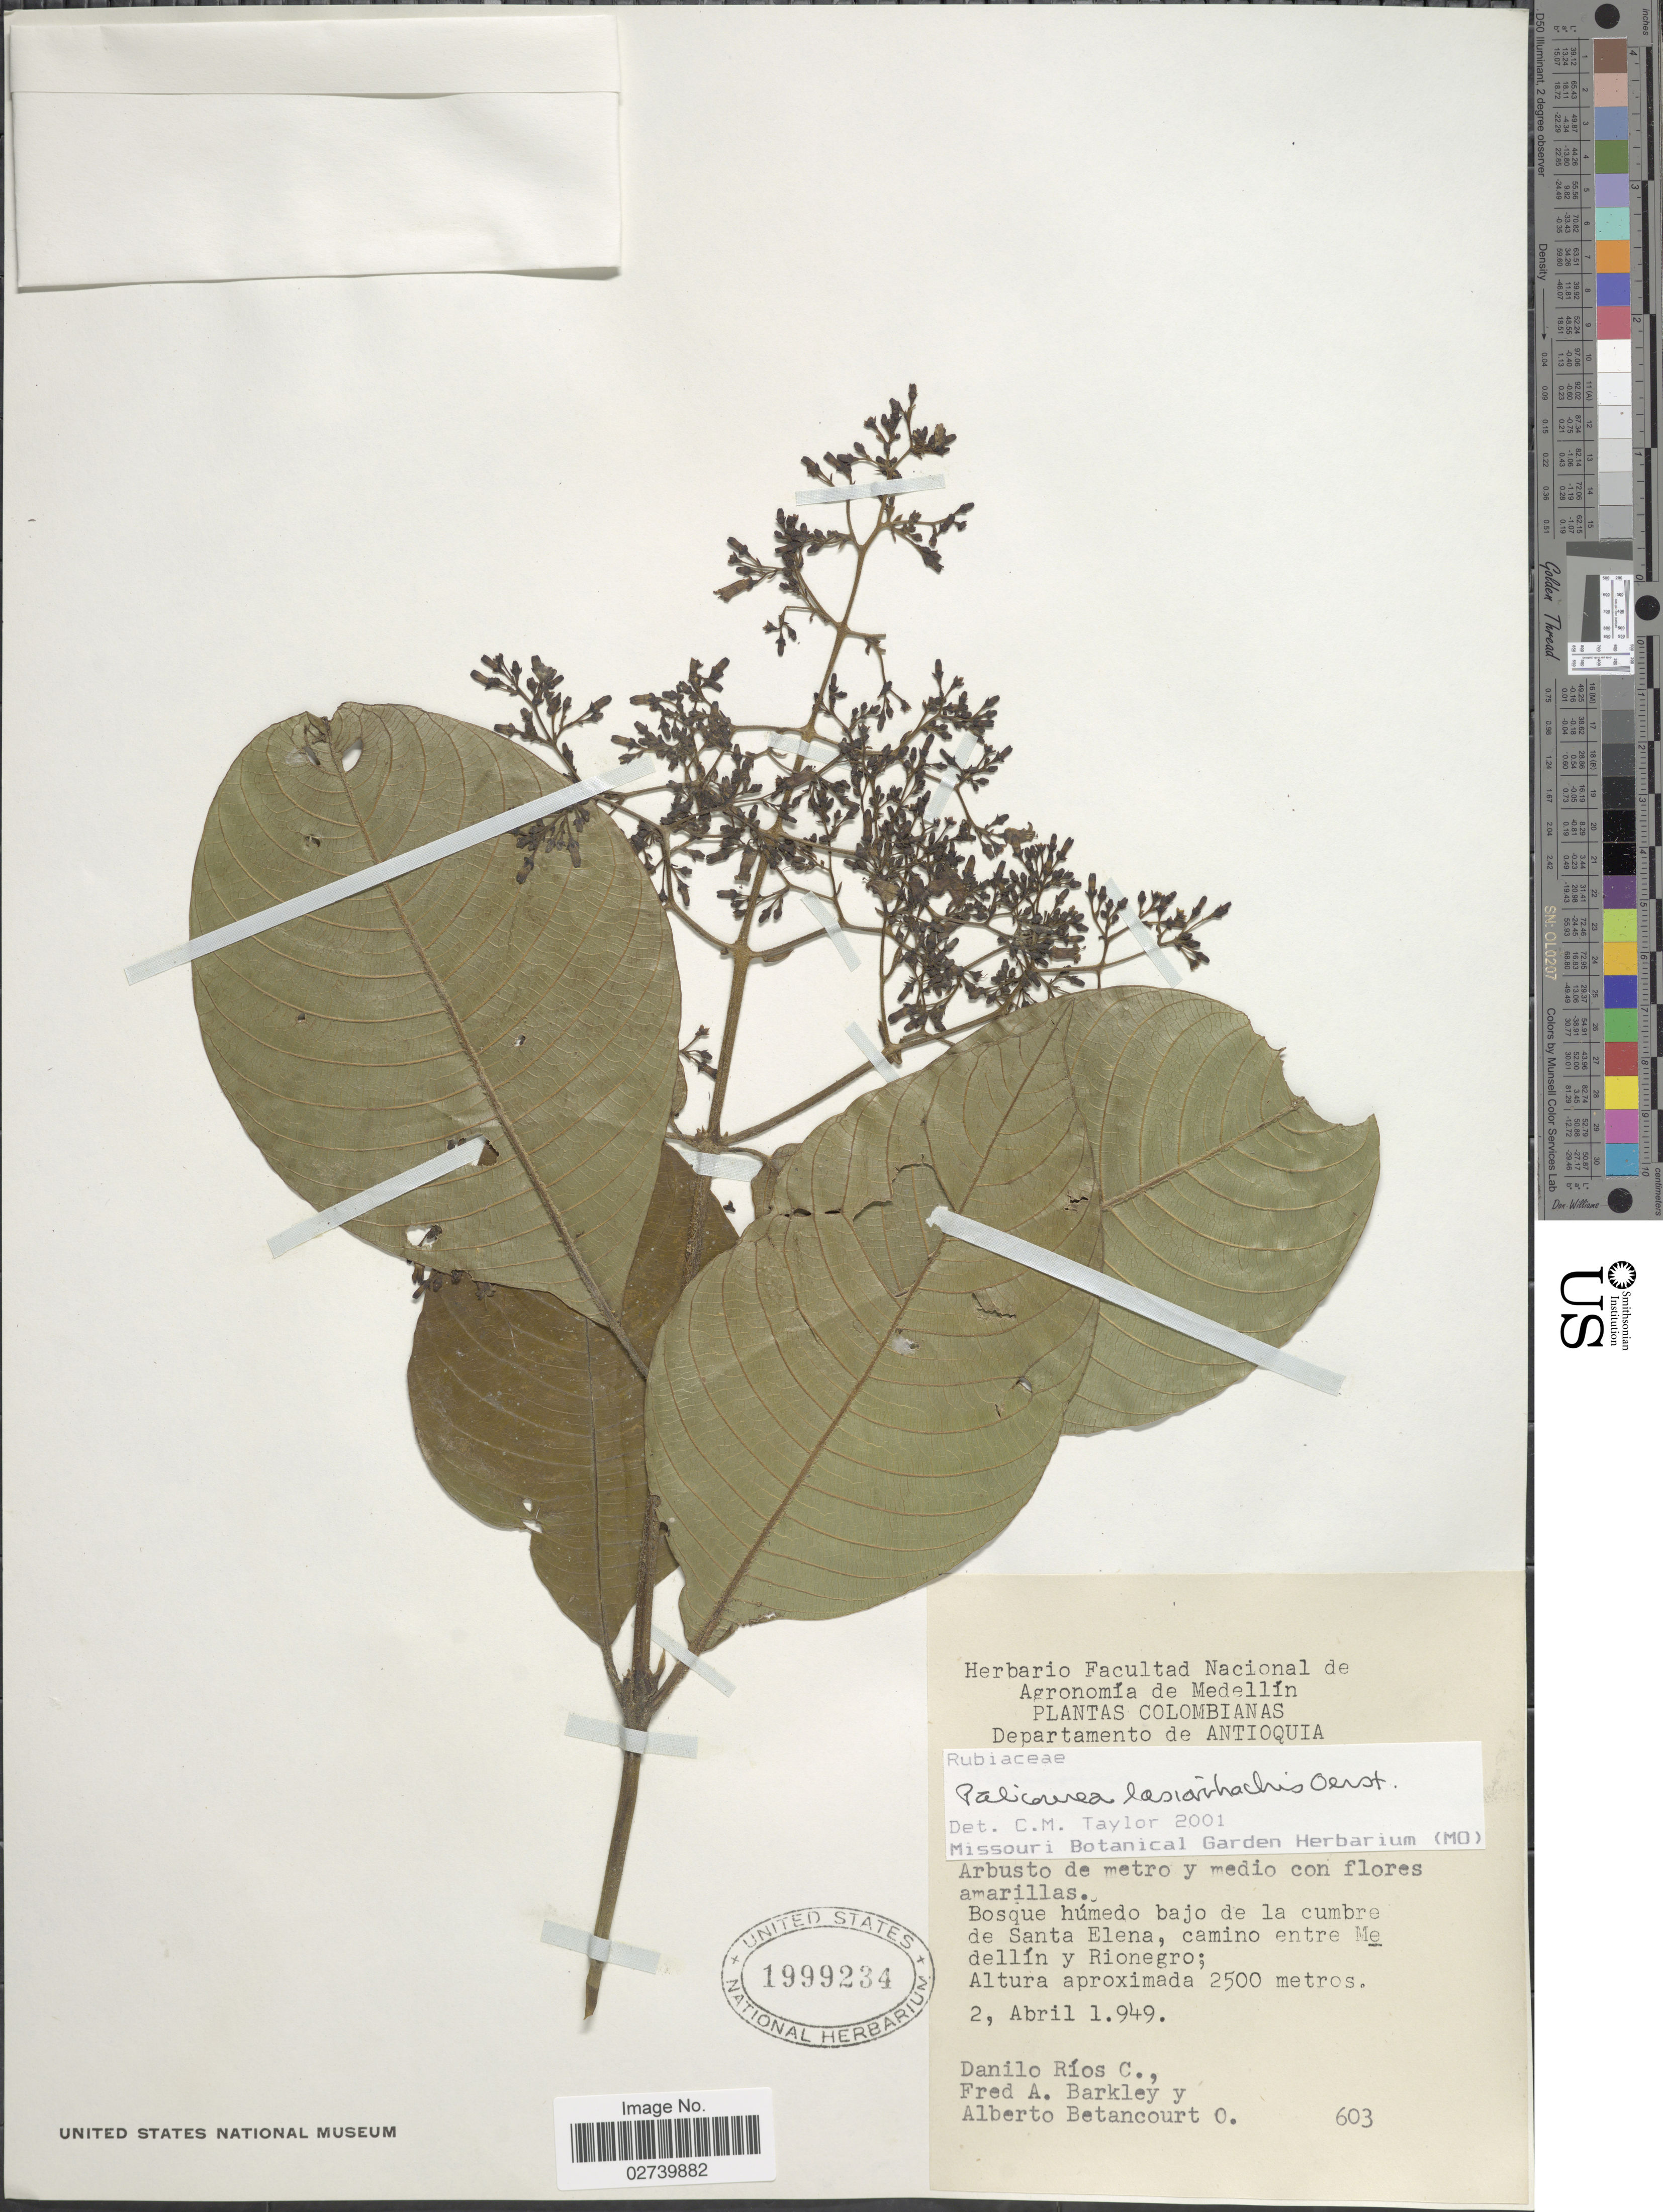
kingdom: Plantae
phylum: Tracheophyta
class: Magnoliopsida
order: Gentianales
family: Rubiaceae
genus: Palicourea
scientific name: Palicourea lasiorrhachis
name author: Oerst.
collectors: D. Rios C., F. A. Barkley & A. Betancourt O.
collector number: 603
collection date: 1949-04-02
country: Colombia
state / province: Antioquia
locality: Bajo la cumbre de Santa Elena, camino entre Medellín y Rionegro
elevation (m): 2500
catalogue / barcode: US 1999234